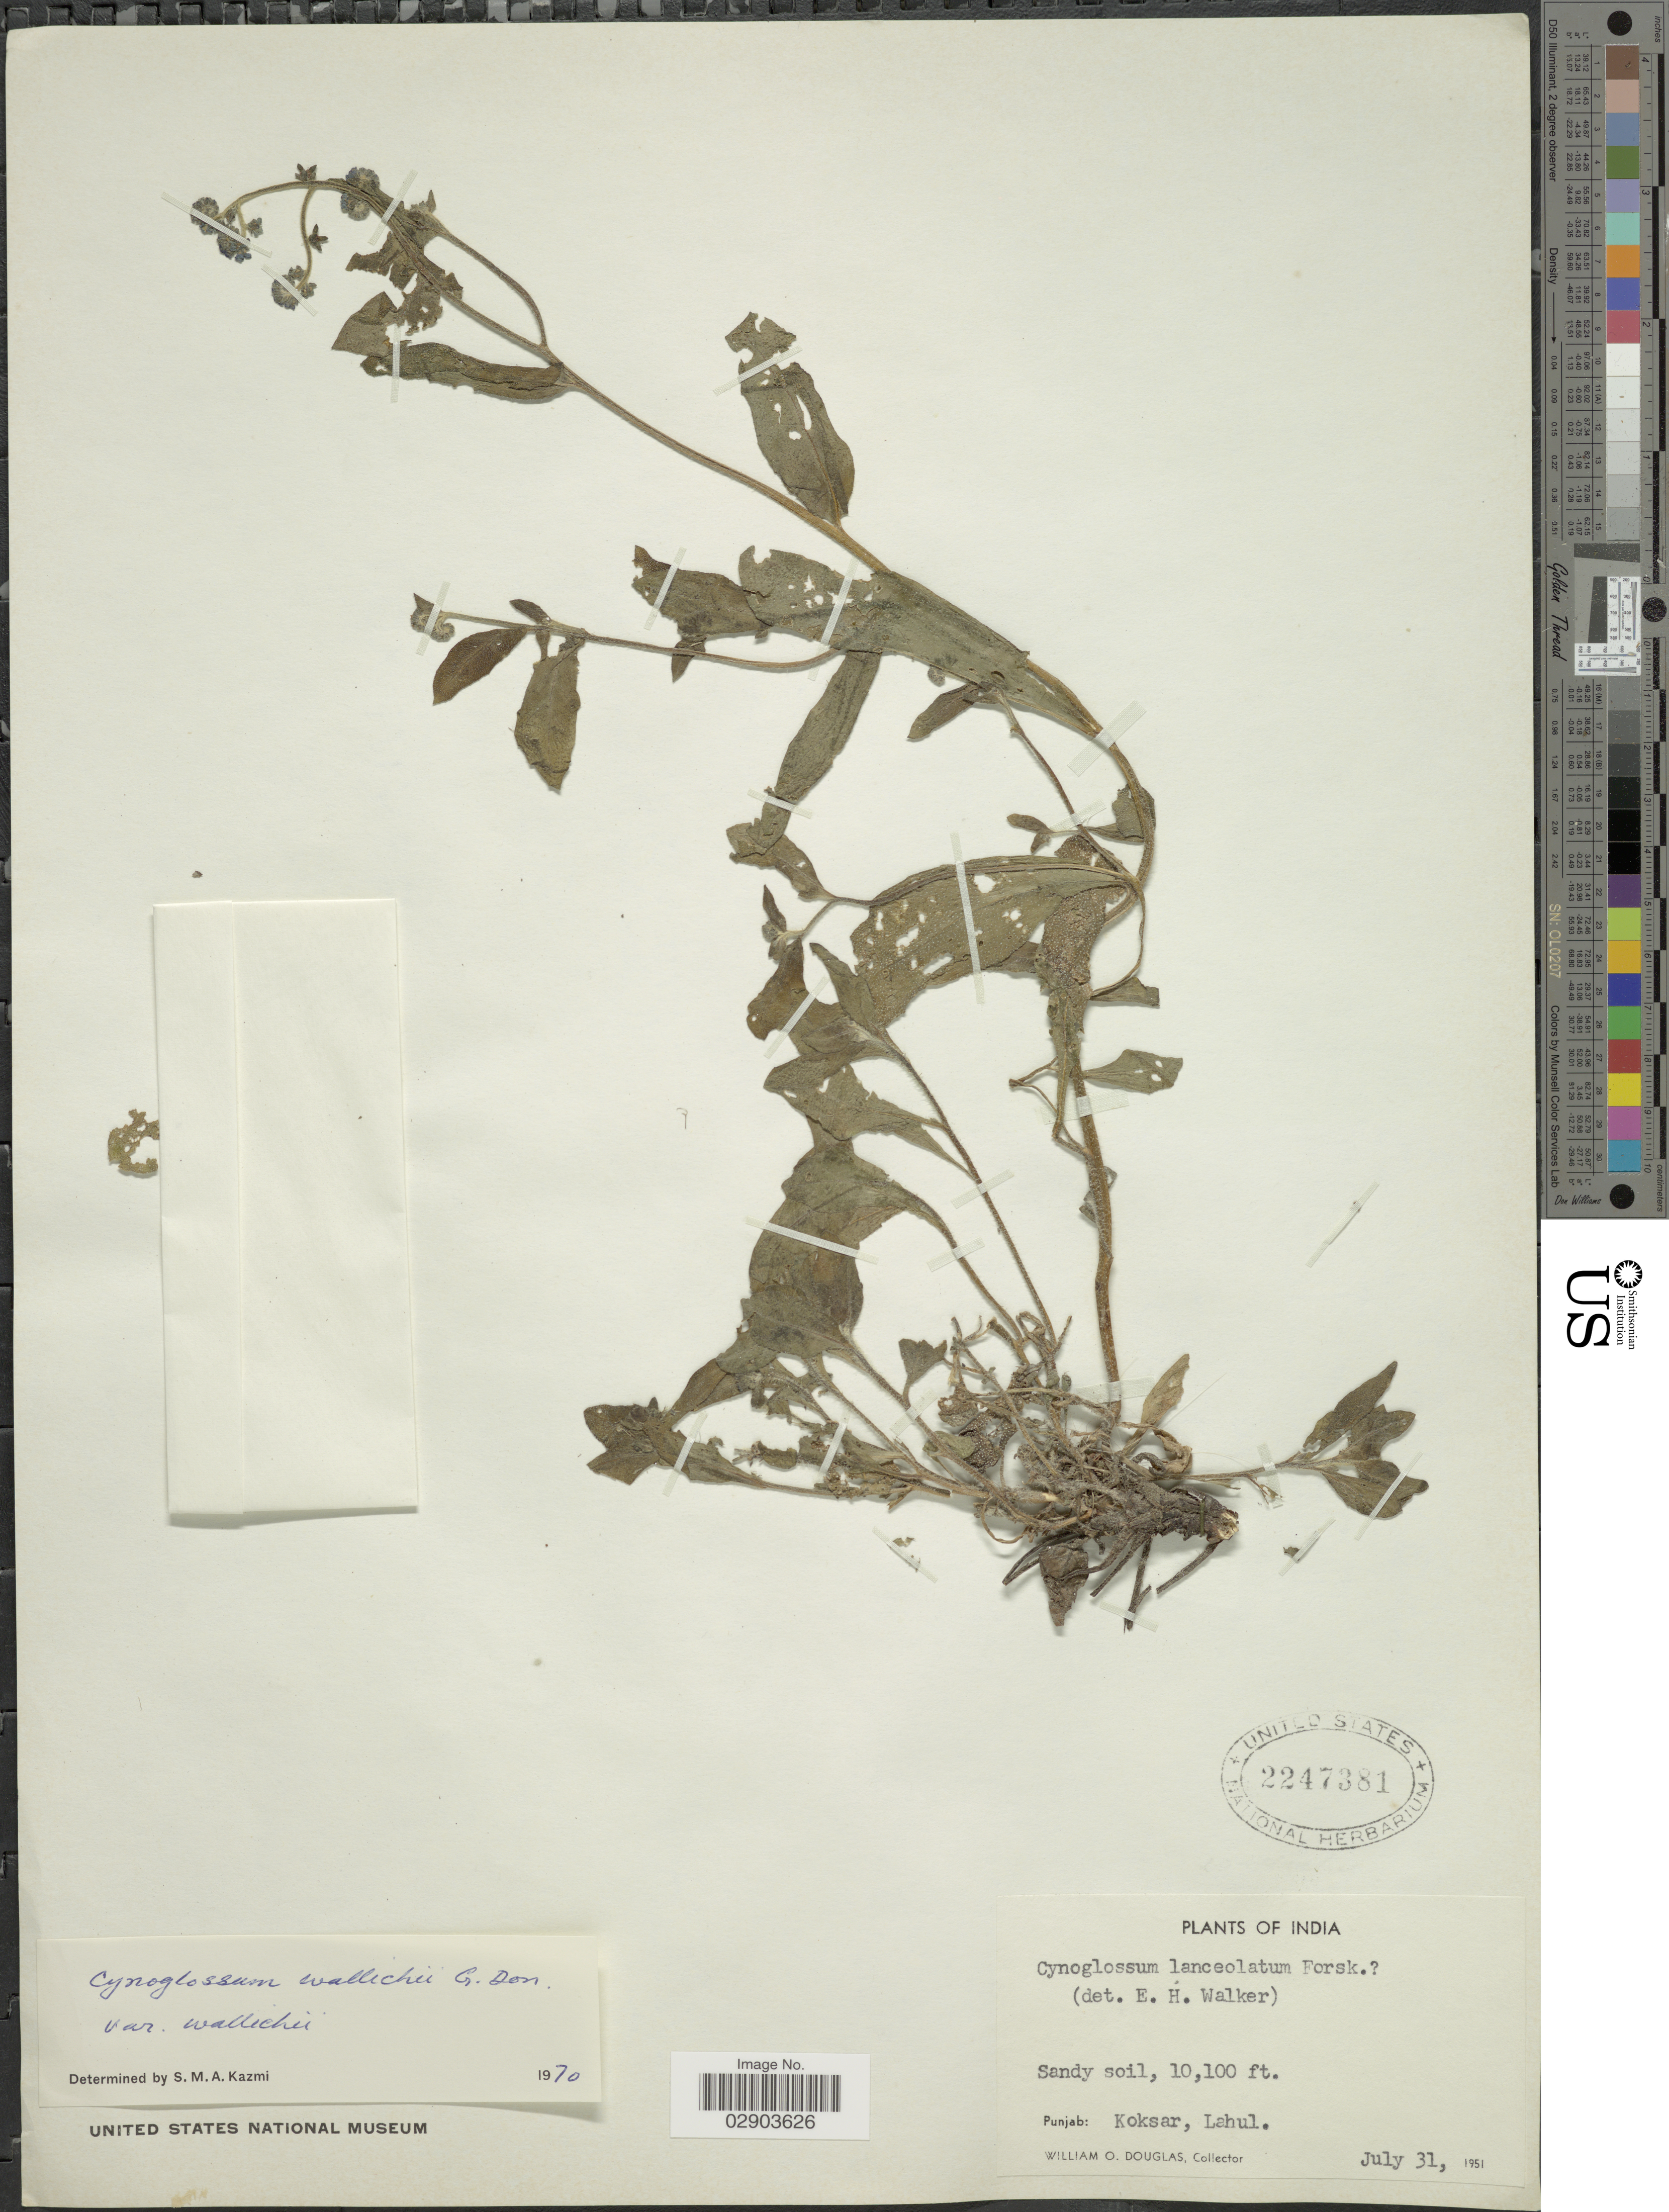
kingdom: Plantae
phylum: Tracheophyta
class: Magnoliopsida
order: Boraginales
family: Boraginaceae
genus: Cynoglossum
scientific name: Cynoglossum wallichii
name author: G. Don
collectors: W. Douglas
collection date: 1951-07-31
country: India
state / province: Himachal Pradesh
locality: Punjab: Koksar, Lahul.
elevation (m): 3078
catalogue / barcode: US 2247381